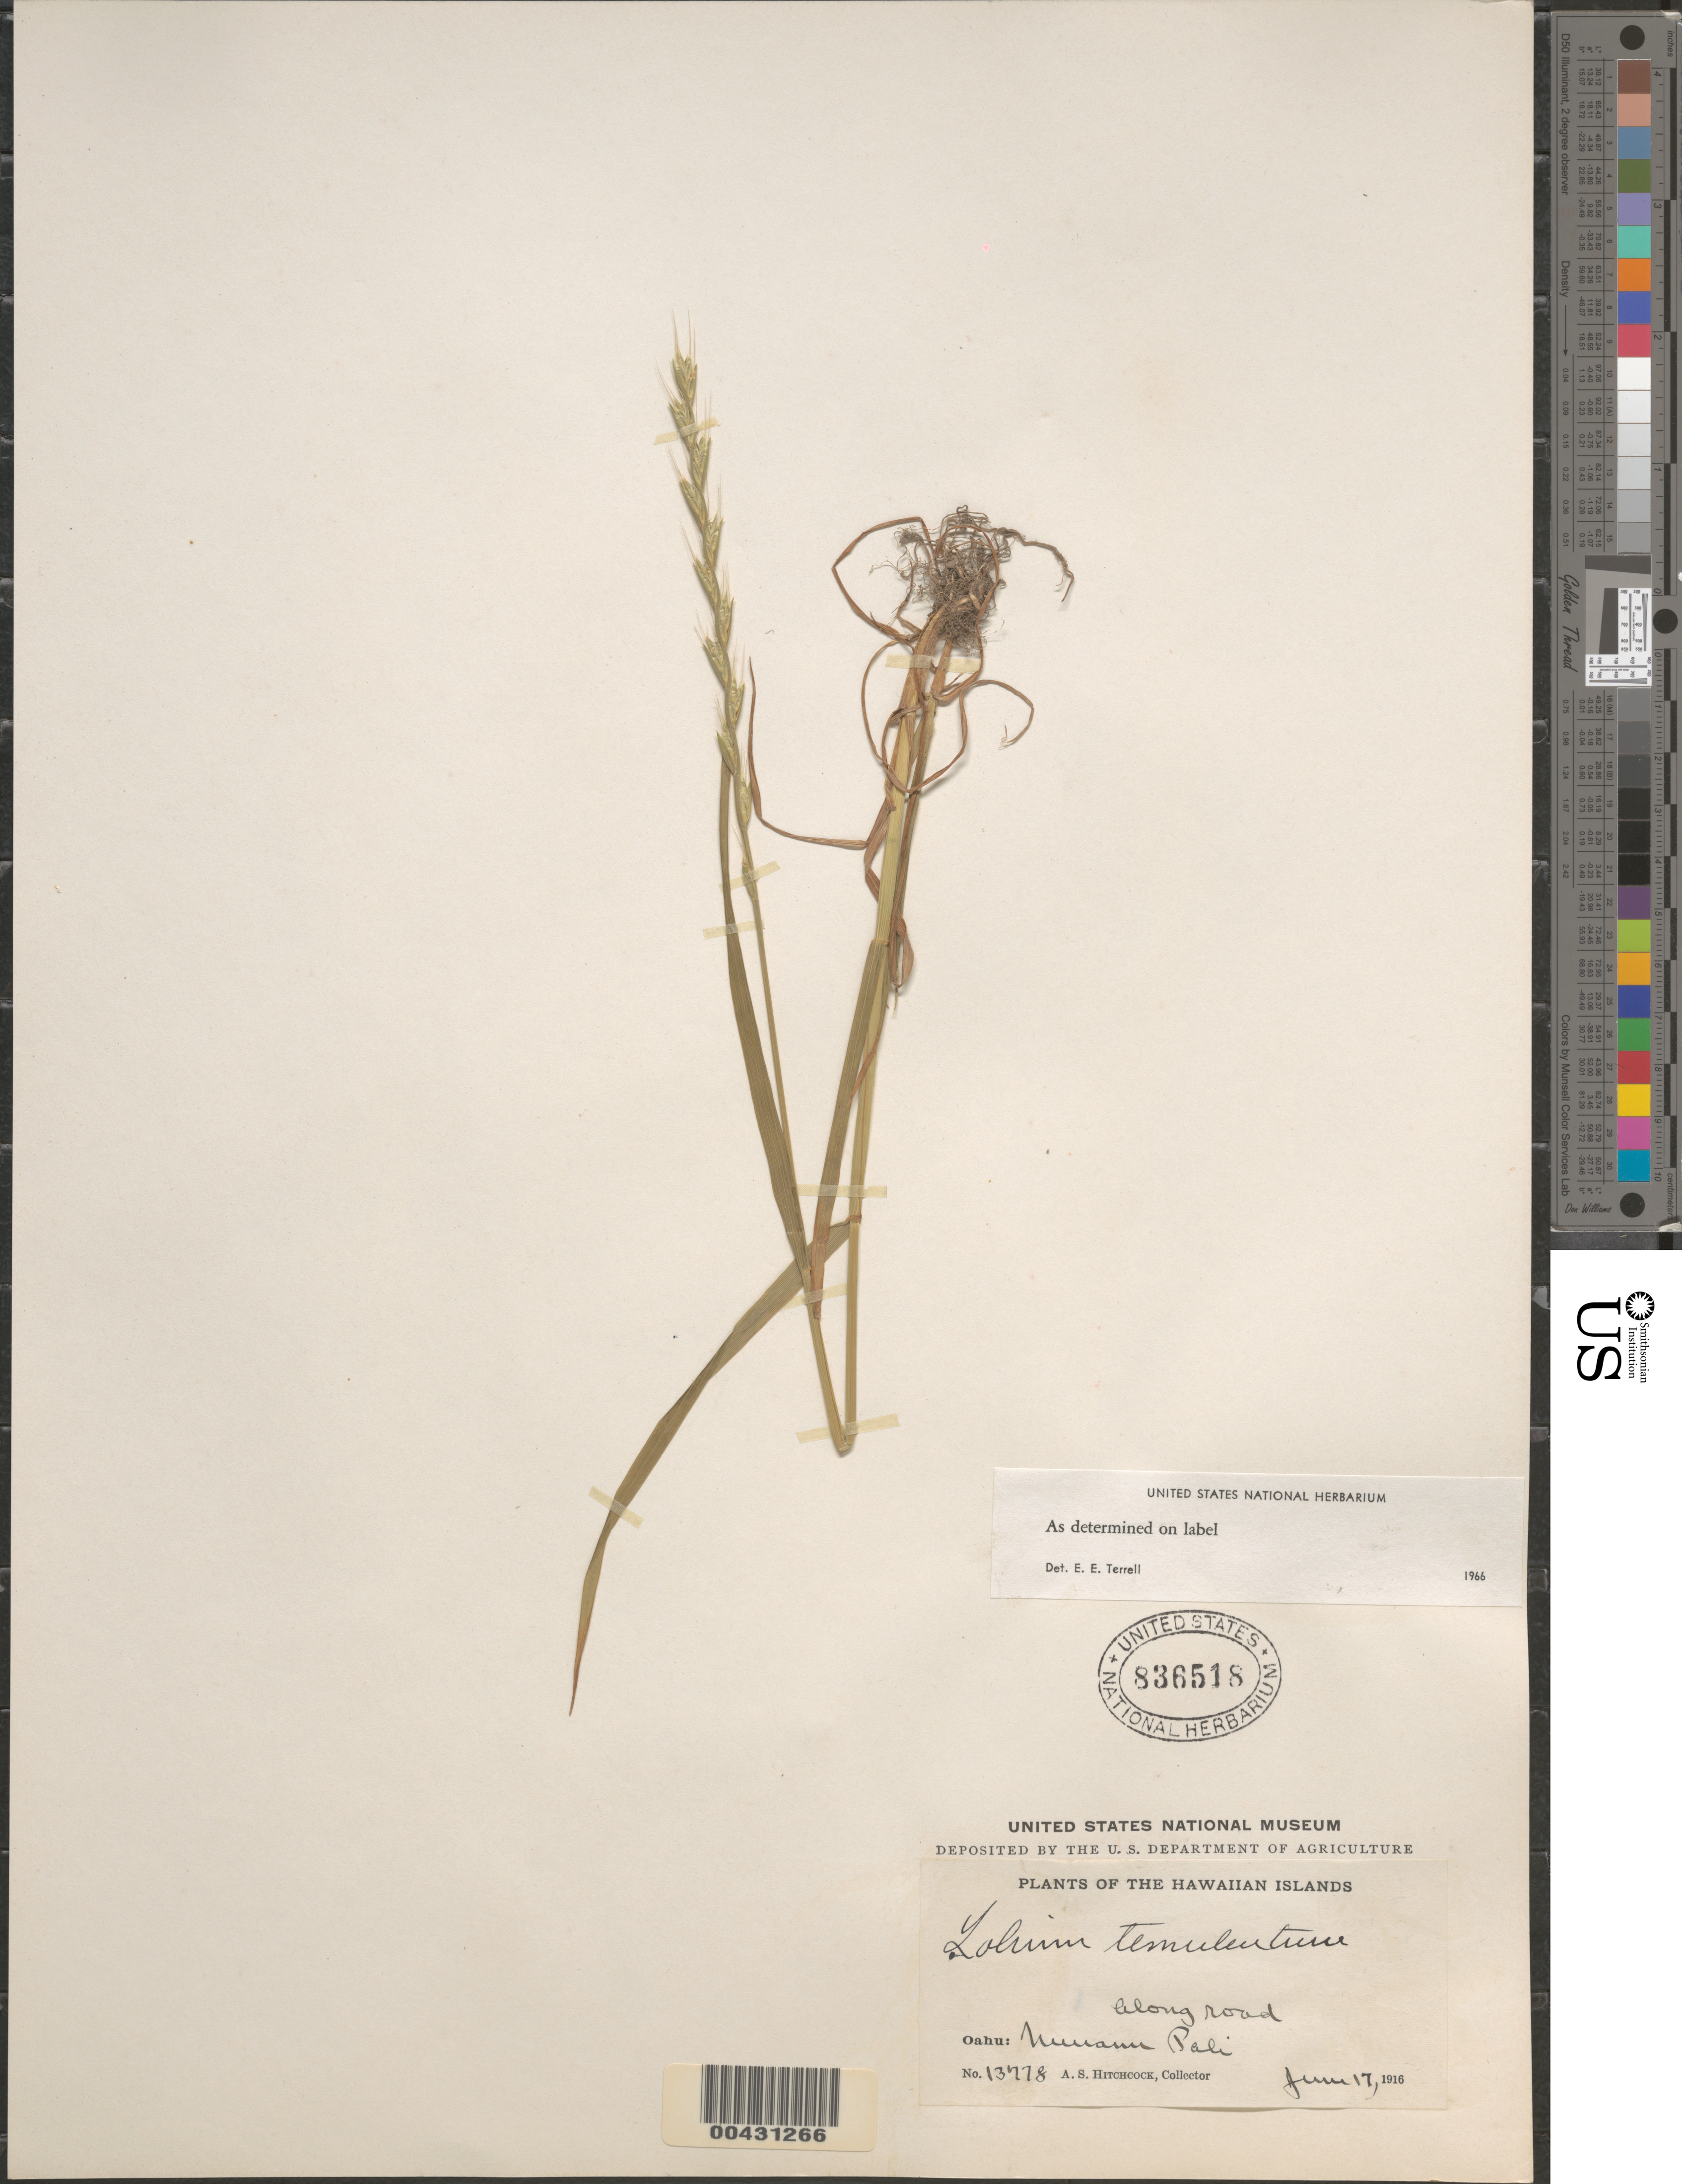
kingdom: Plantae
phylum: Tracheophyta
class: Liliopsida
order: Poales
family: Poaceae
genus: Lolium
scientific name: Lolium temulentum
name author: L.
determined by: Terrell, E. E.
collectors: A. S. Hitchcock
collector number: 13778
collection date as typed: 17 Jun 1916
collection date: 1916-06-17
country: United States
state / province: Hawaii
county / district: Honolulu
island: Oahu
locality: Nuuanu Pali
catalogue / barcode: US 836518